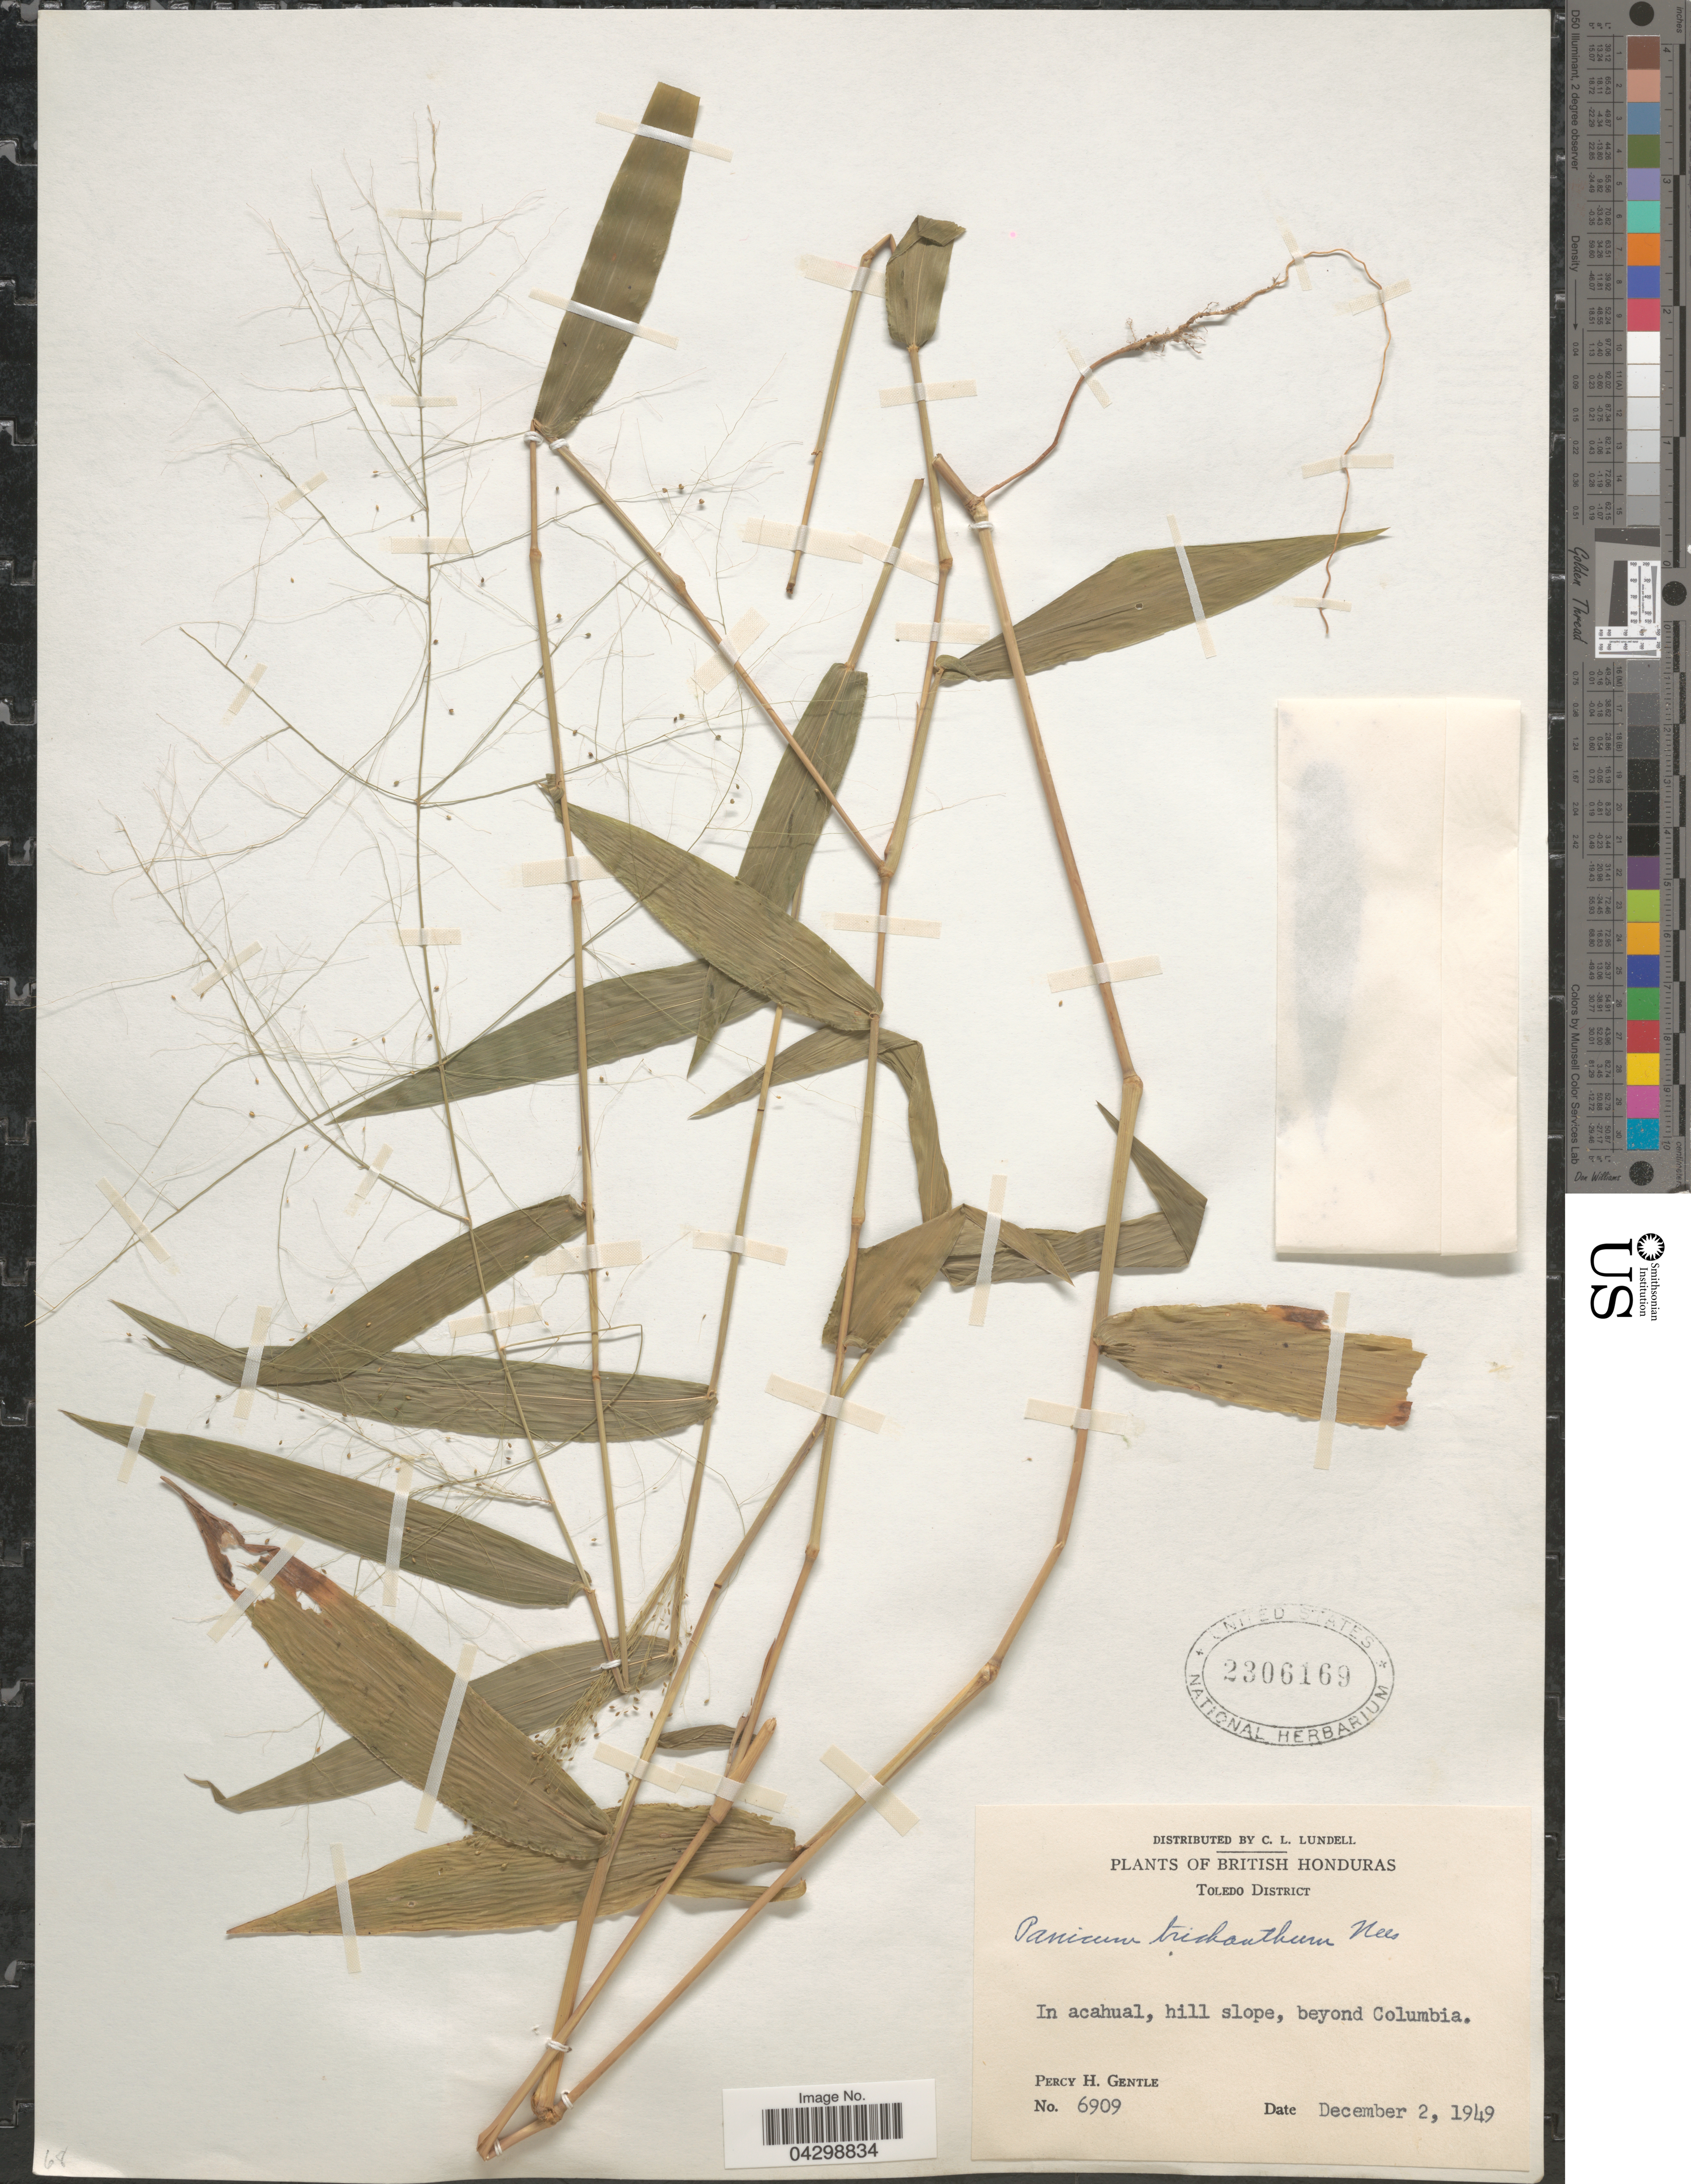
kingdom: Plantae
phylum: Tracheophyta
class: Liliopsida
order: Poales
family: Poaceae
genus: Panicum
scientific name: Panicum trichanthum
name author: Nees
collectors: P. H. Gentle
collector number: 6909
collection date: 1949-12-02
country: Belize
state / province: Toledo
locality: British Honduras. Toledo District. In acahual, hill slope, beyond Columbia.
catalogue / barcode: US 2306169